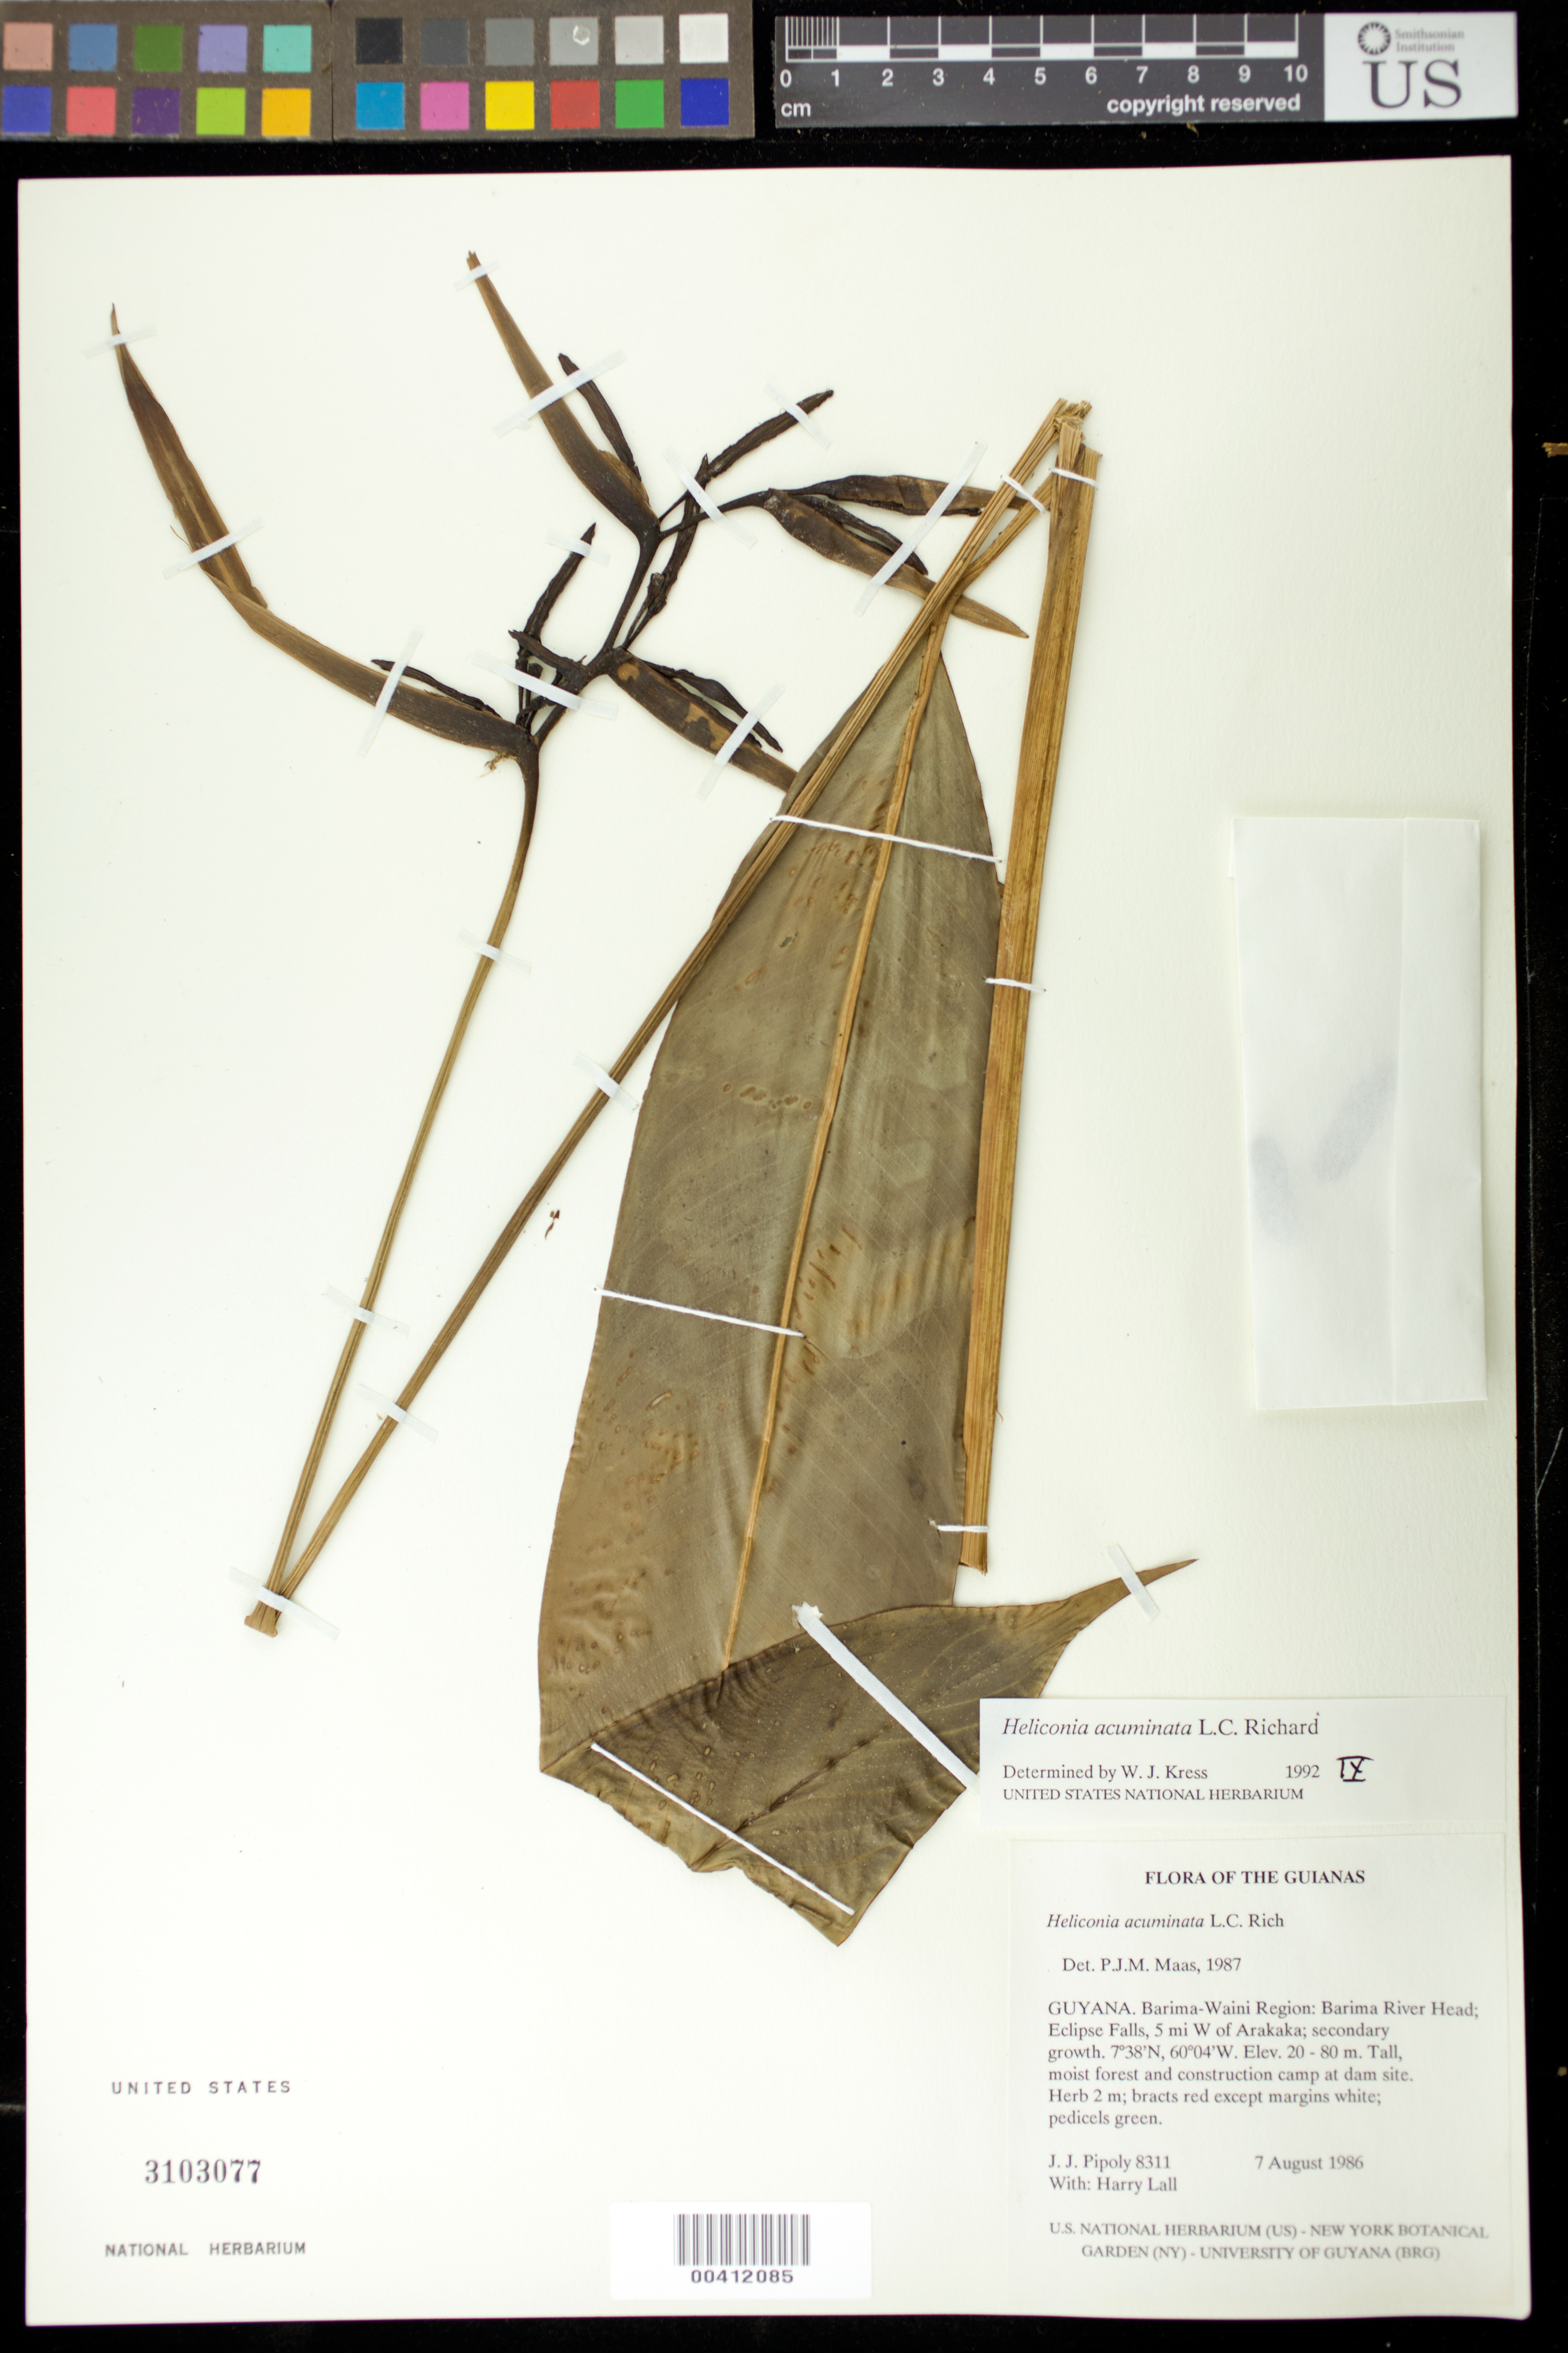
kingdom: Plantae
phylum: Tracheophyta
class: Liliopsida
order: Zingiberales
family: Heliconiaceae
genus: Heliconia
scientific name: Heliconia acuminata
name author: A. Rich.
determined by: Maas, Paul J. M.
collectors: J. J. Pipoly & H. Lall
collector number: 8311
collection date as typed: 07 Aug 1986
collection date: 1986-08-07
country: Guyana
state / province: Barima-Waini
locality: Barima river head, eclipse falls, 5 mi w of arakaka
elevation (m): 20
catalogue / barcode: US 3103077